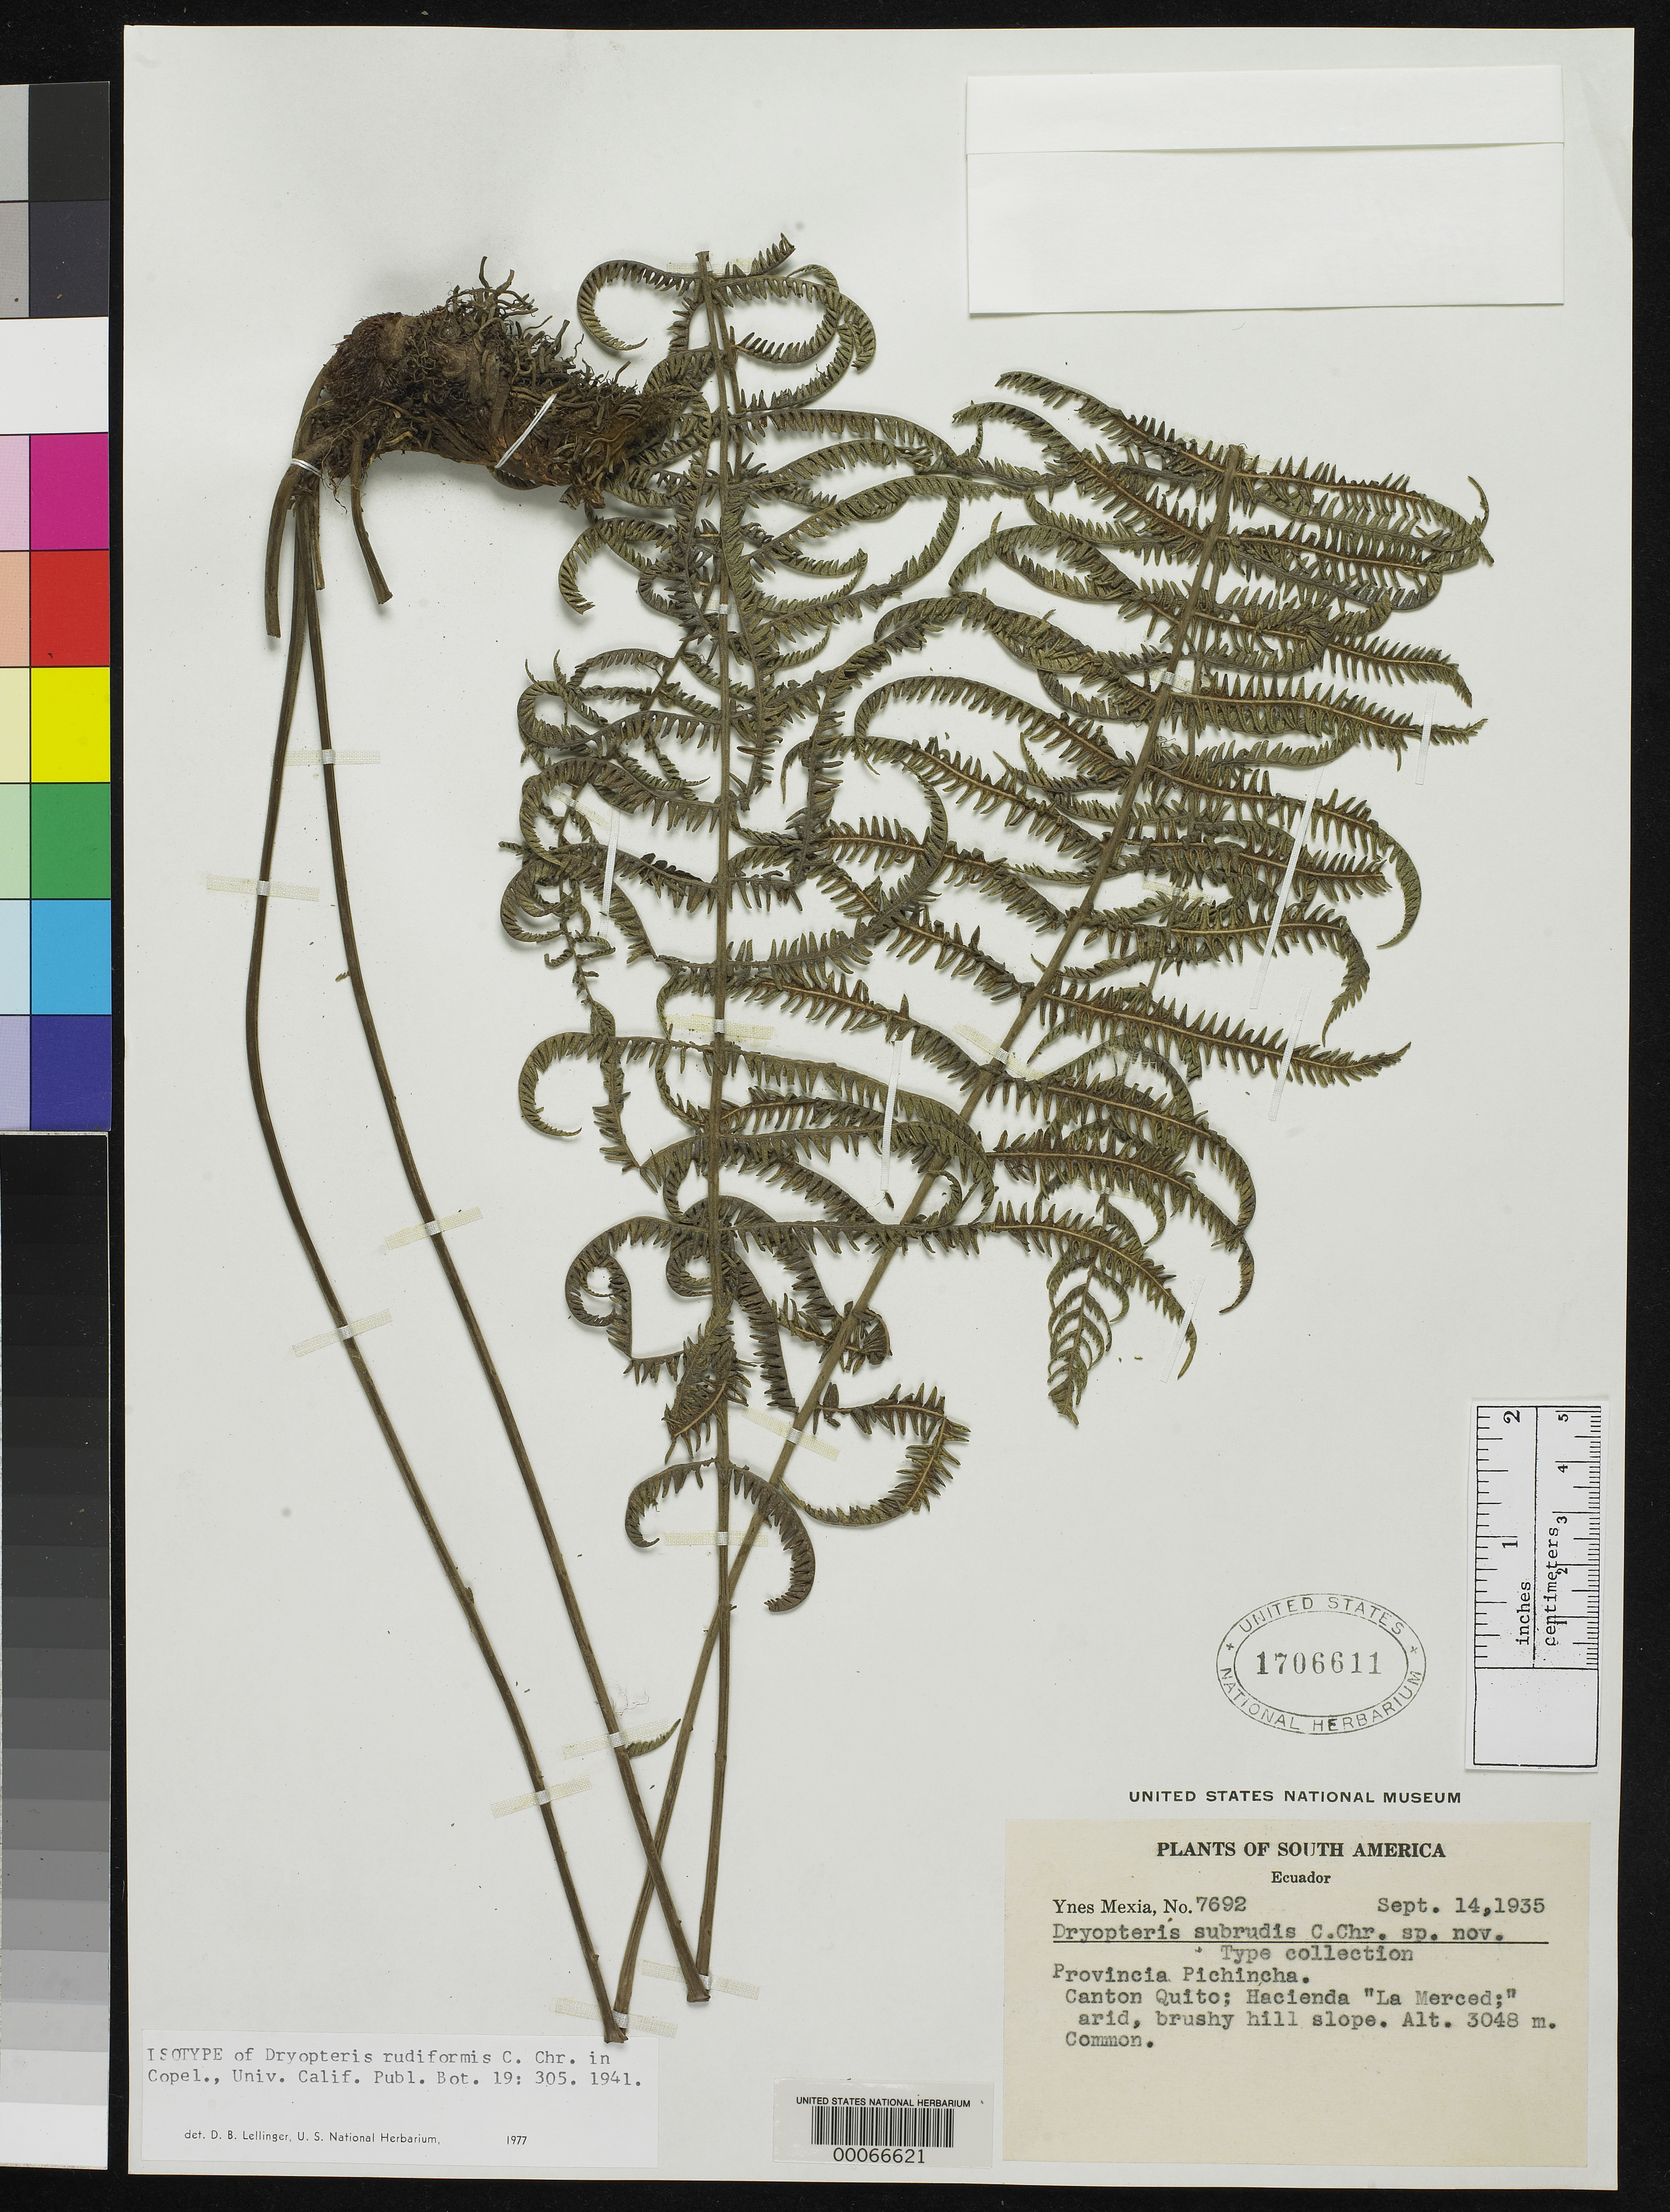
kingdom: Plantae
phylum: Tracheophyta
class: Polypodiopsida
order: Polypodiales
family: Dryopteridaceae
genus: Dryopteris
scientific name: Dryopteris rudiformis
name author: C. Chr. in Copel.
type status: Isotype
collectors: Y. Mexia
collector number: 7692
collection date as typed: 14 Sep 1935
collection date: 1935-09-14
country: Ecuador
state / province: Pichincha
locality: Canton Quito, Hacienda La Merced.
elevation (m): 3048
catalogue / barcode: US 1706611